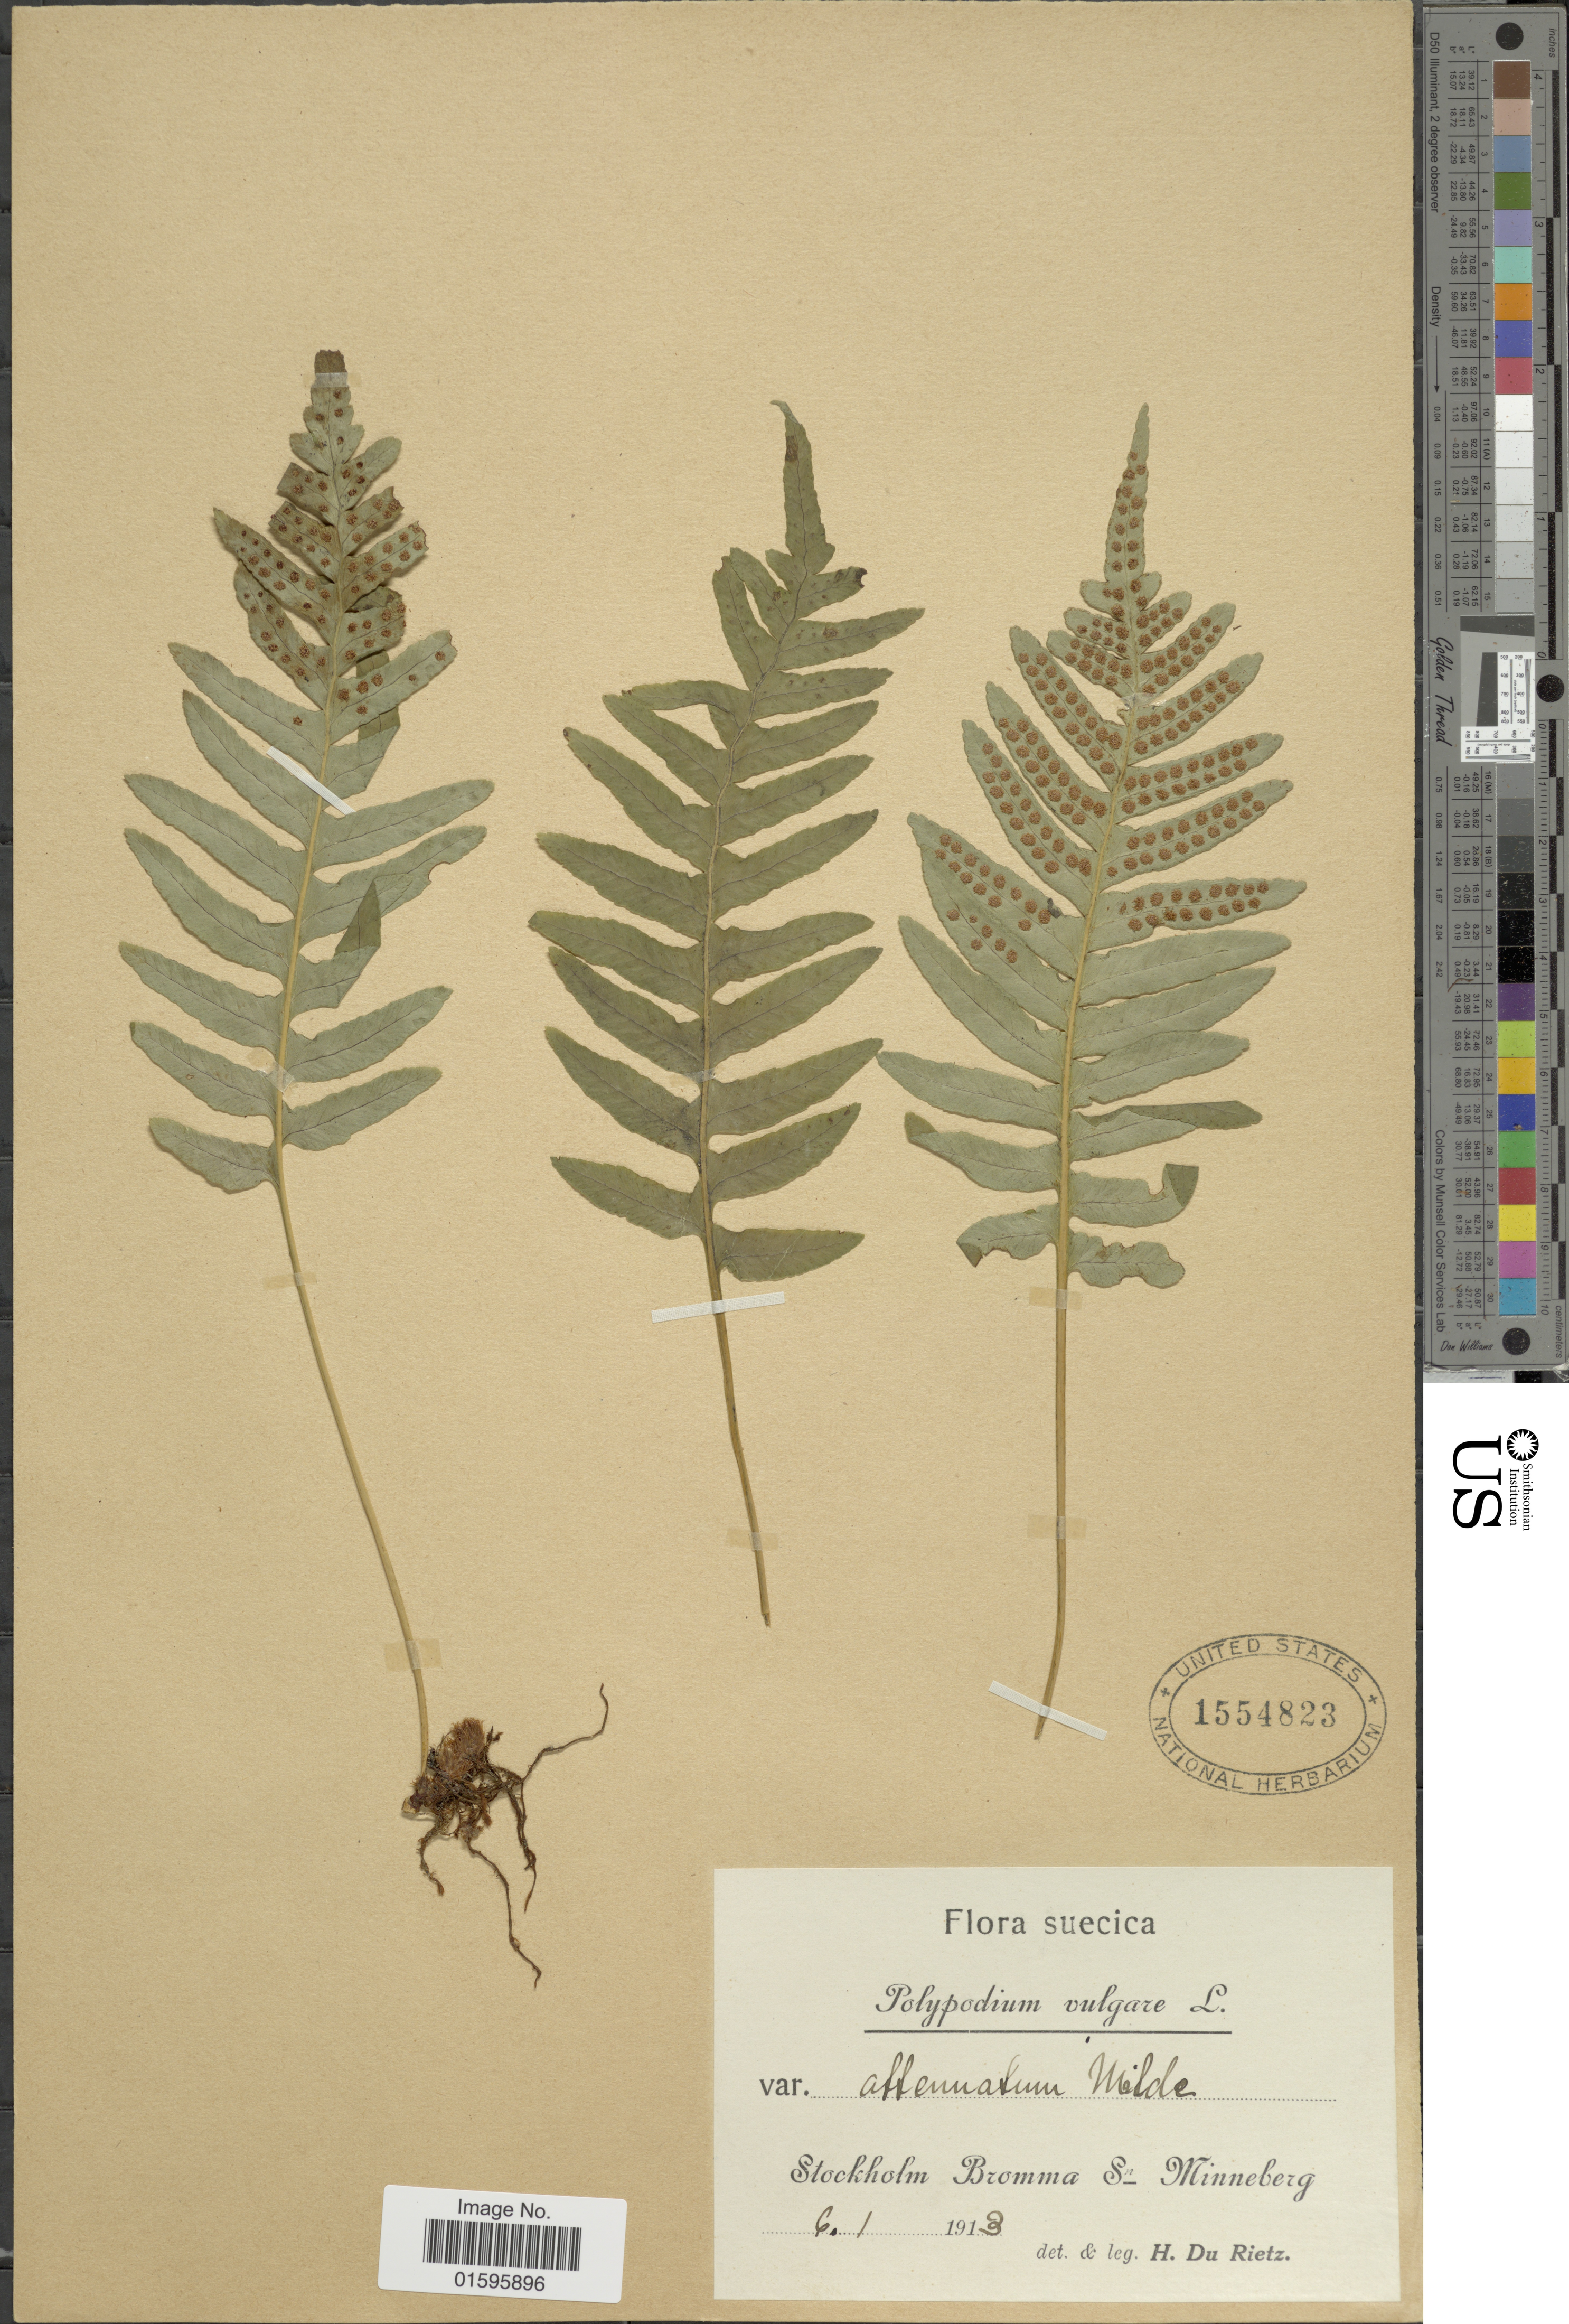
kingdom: Plantae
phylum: Tracheophyta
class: Polypodiopsida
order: Polypodiales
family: Polypodiaceae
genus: Polypodium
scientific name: Polypodium vulgare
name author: L.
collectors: H. Du Rietz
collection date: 1913-01-06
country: Sweden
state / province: Stockholm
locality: Suecia, Stockholm Bromma Sn Minneberg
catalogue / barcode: US 1554823